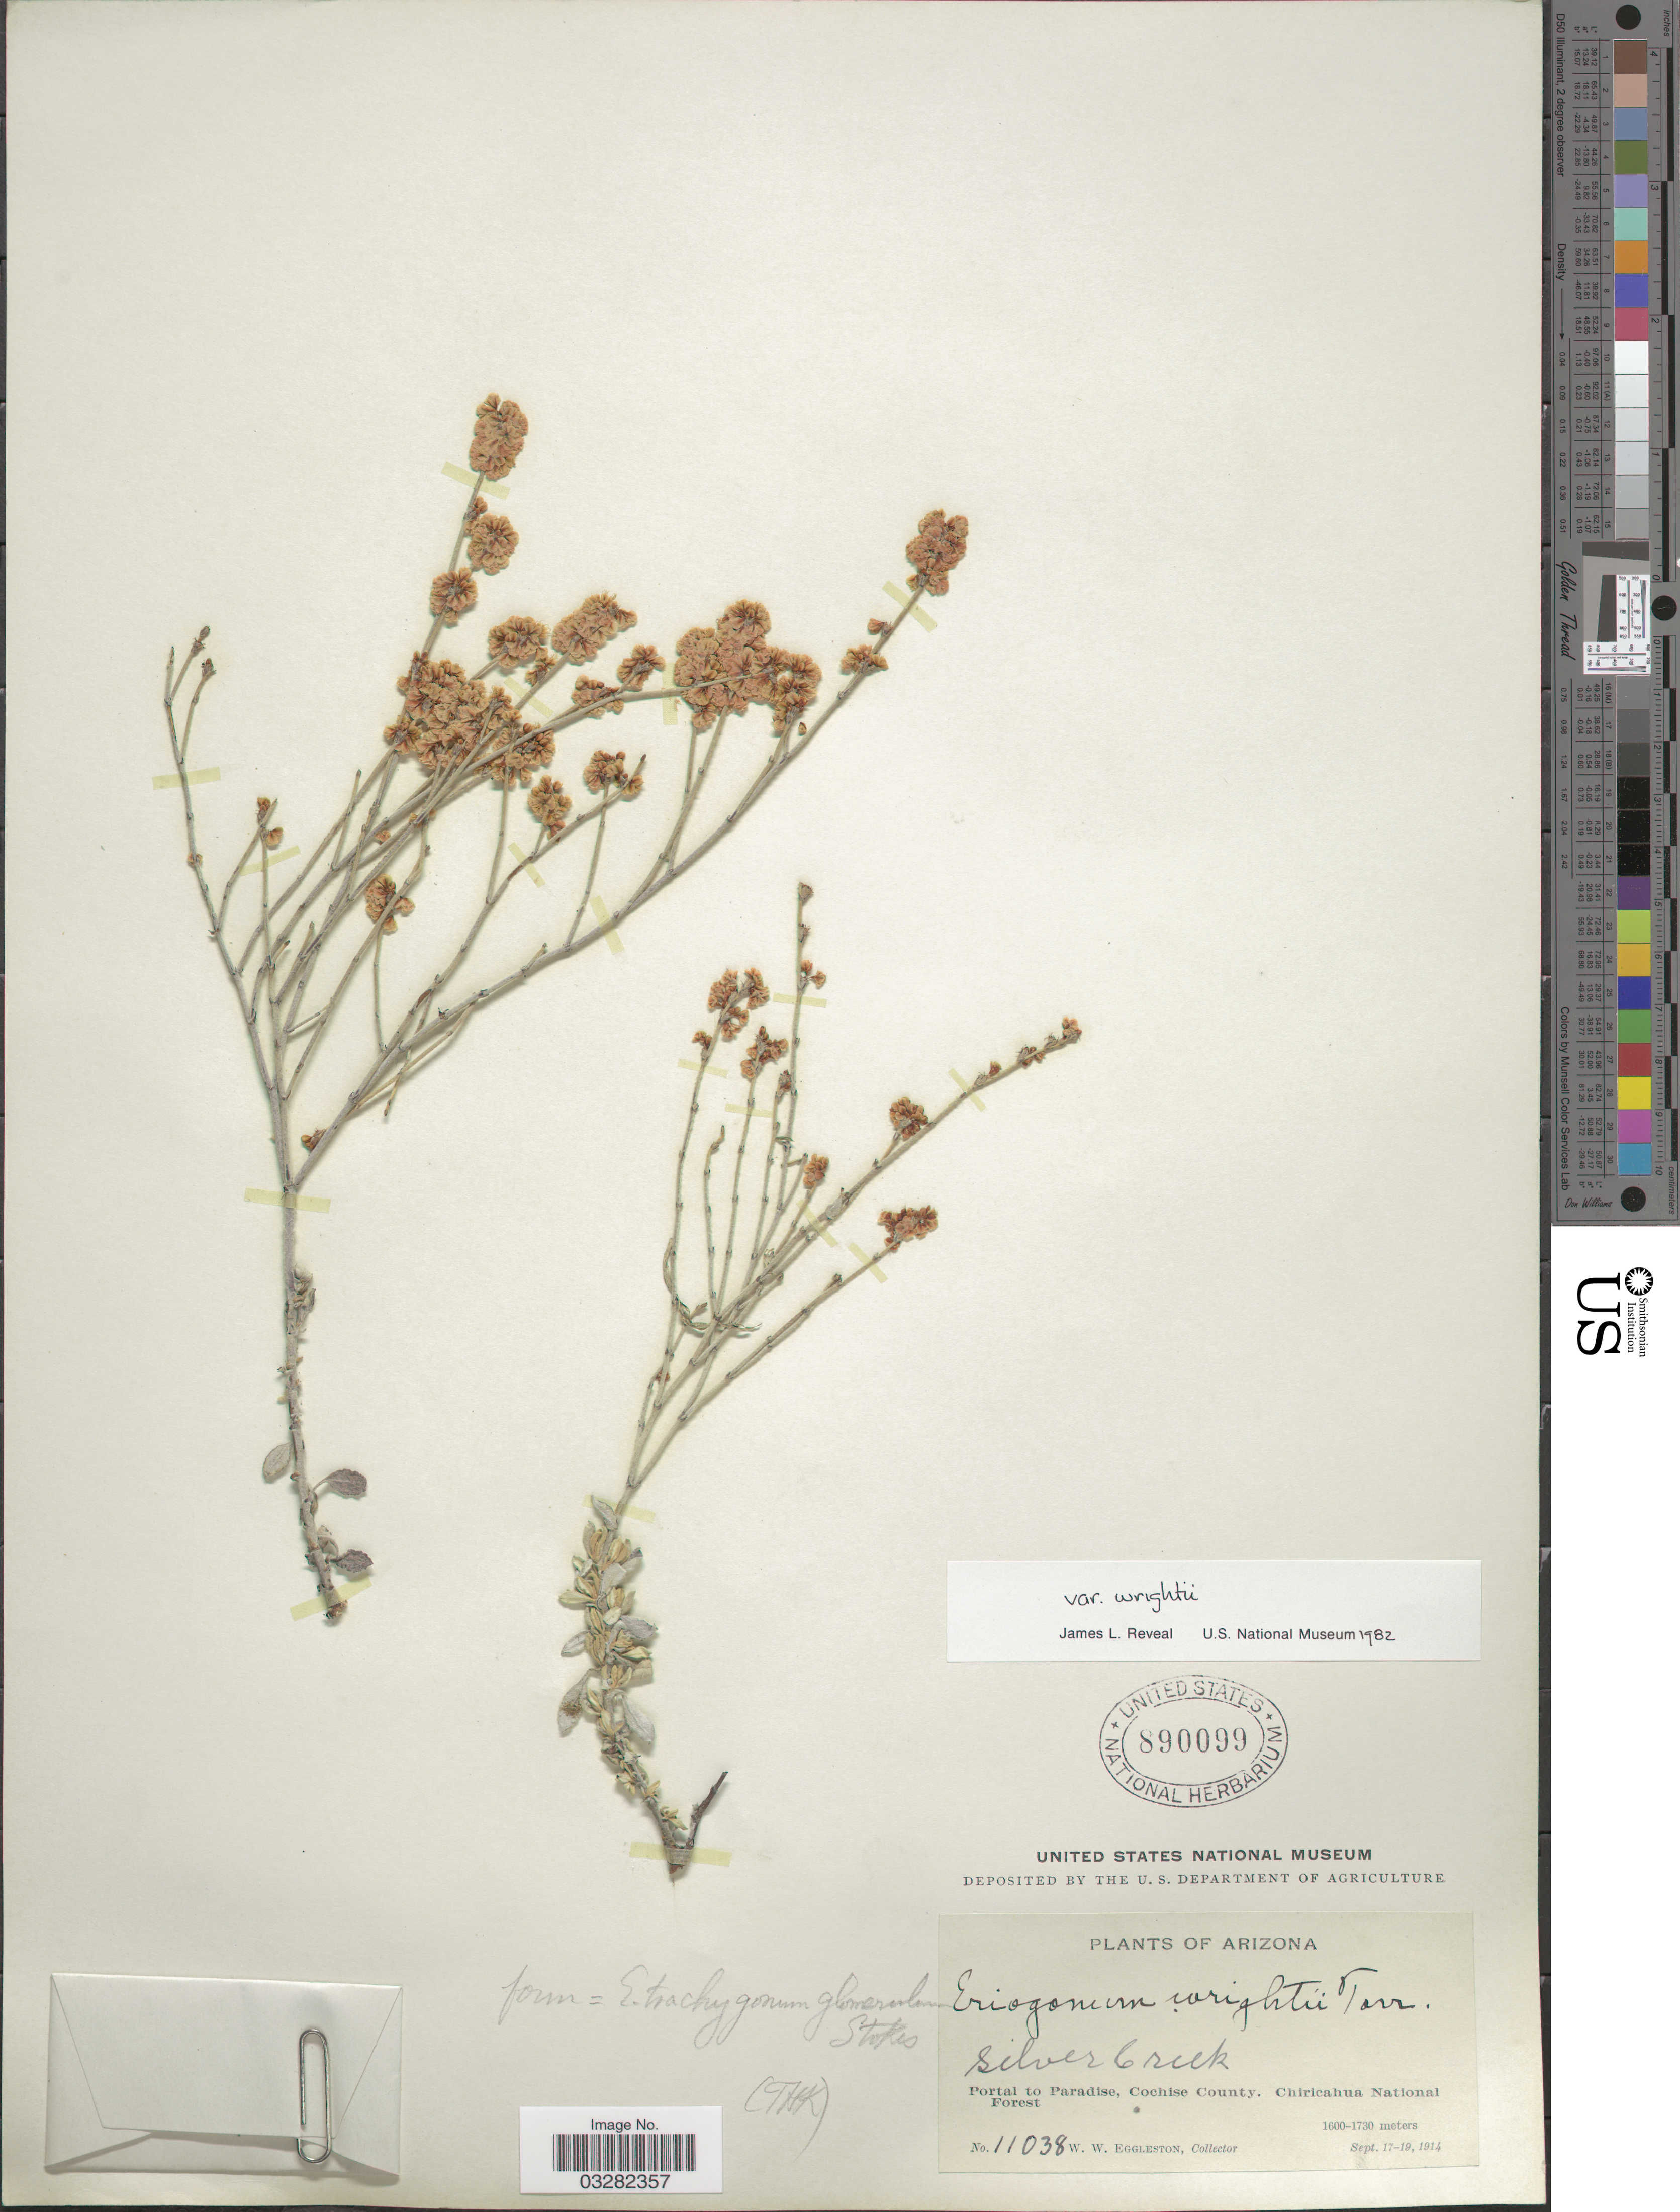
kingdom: Plantae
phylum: Tracheophyta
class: Magnoliopsida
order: Caryophyllales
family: Polygonaceae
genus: Eriogonum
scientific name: Eriogonum wrightii var. wrightii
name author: Torr. ex Benth.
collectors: W. W. Eggleston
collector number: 11038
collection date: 1914-09-17/1914-09-19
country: United States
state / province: Arizona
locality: Portal to Paradise, Cochise County. Chiricahua National Forest.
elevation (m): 1600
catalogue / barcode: US 890099